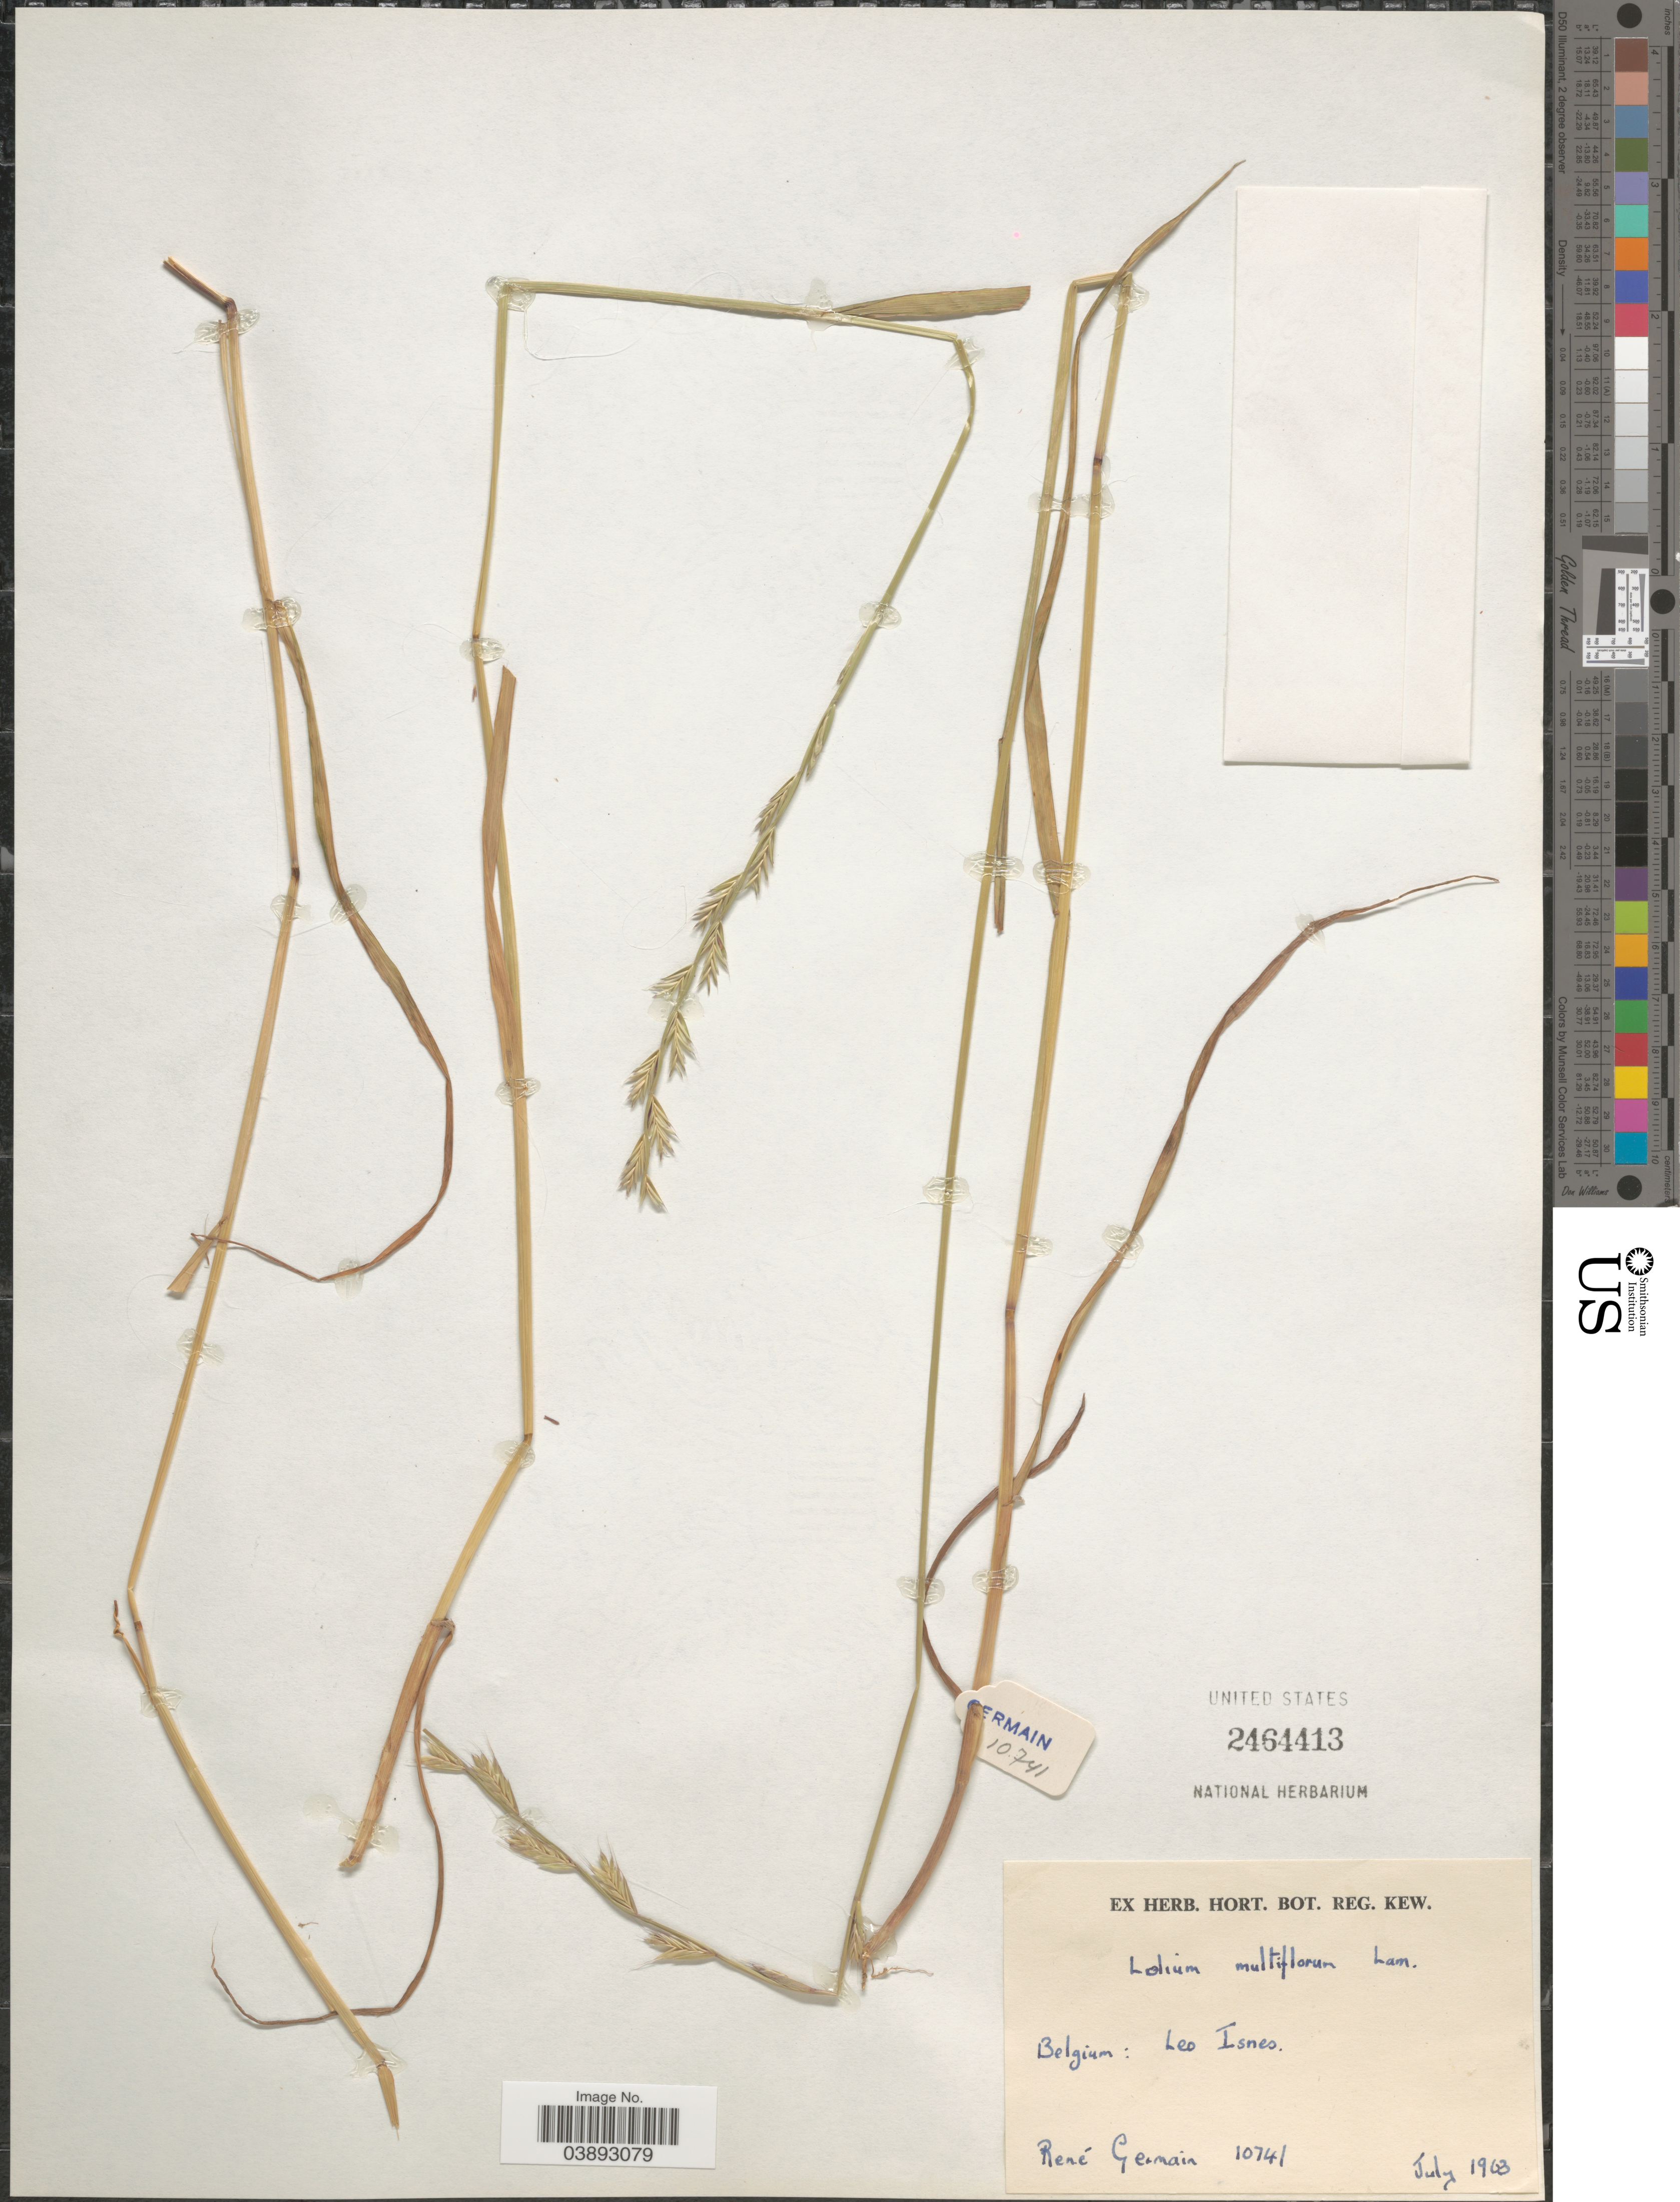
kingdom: Plantae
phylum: Tracheophyta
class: Liliopsida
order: Poales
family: Poaceae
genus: Lolium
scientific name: Lolium multiflorum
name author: Lam.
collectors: R. Germain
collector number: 10741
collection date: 1903-07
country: Belgium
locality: Leo Isnes.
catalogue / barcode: US 2464413